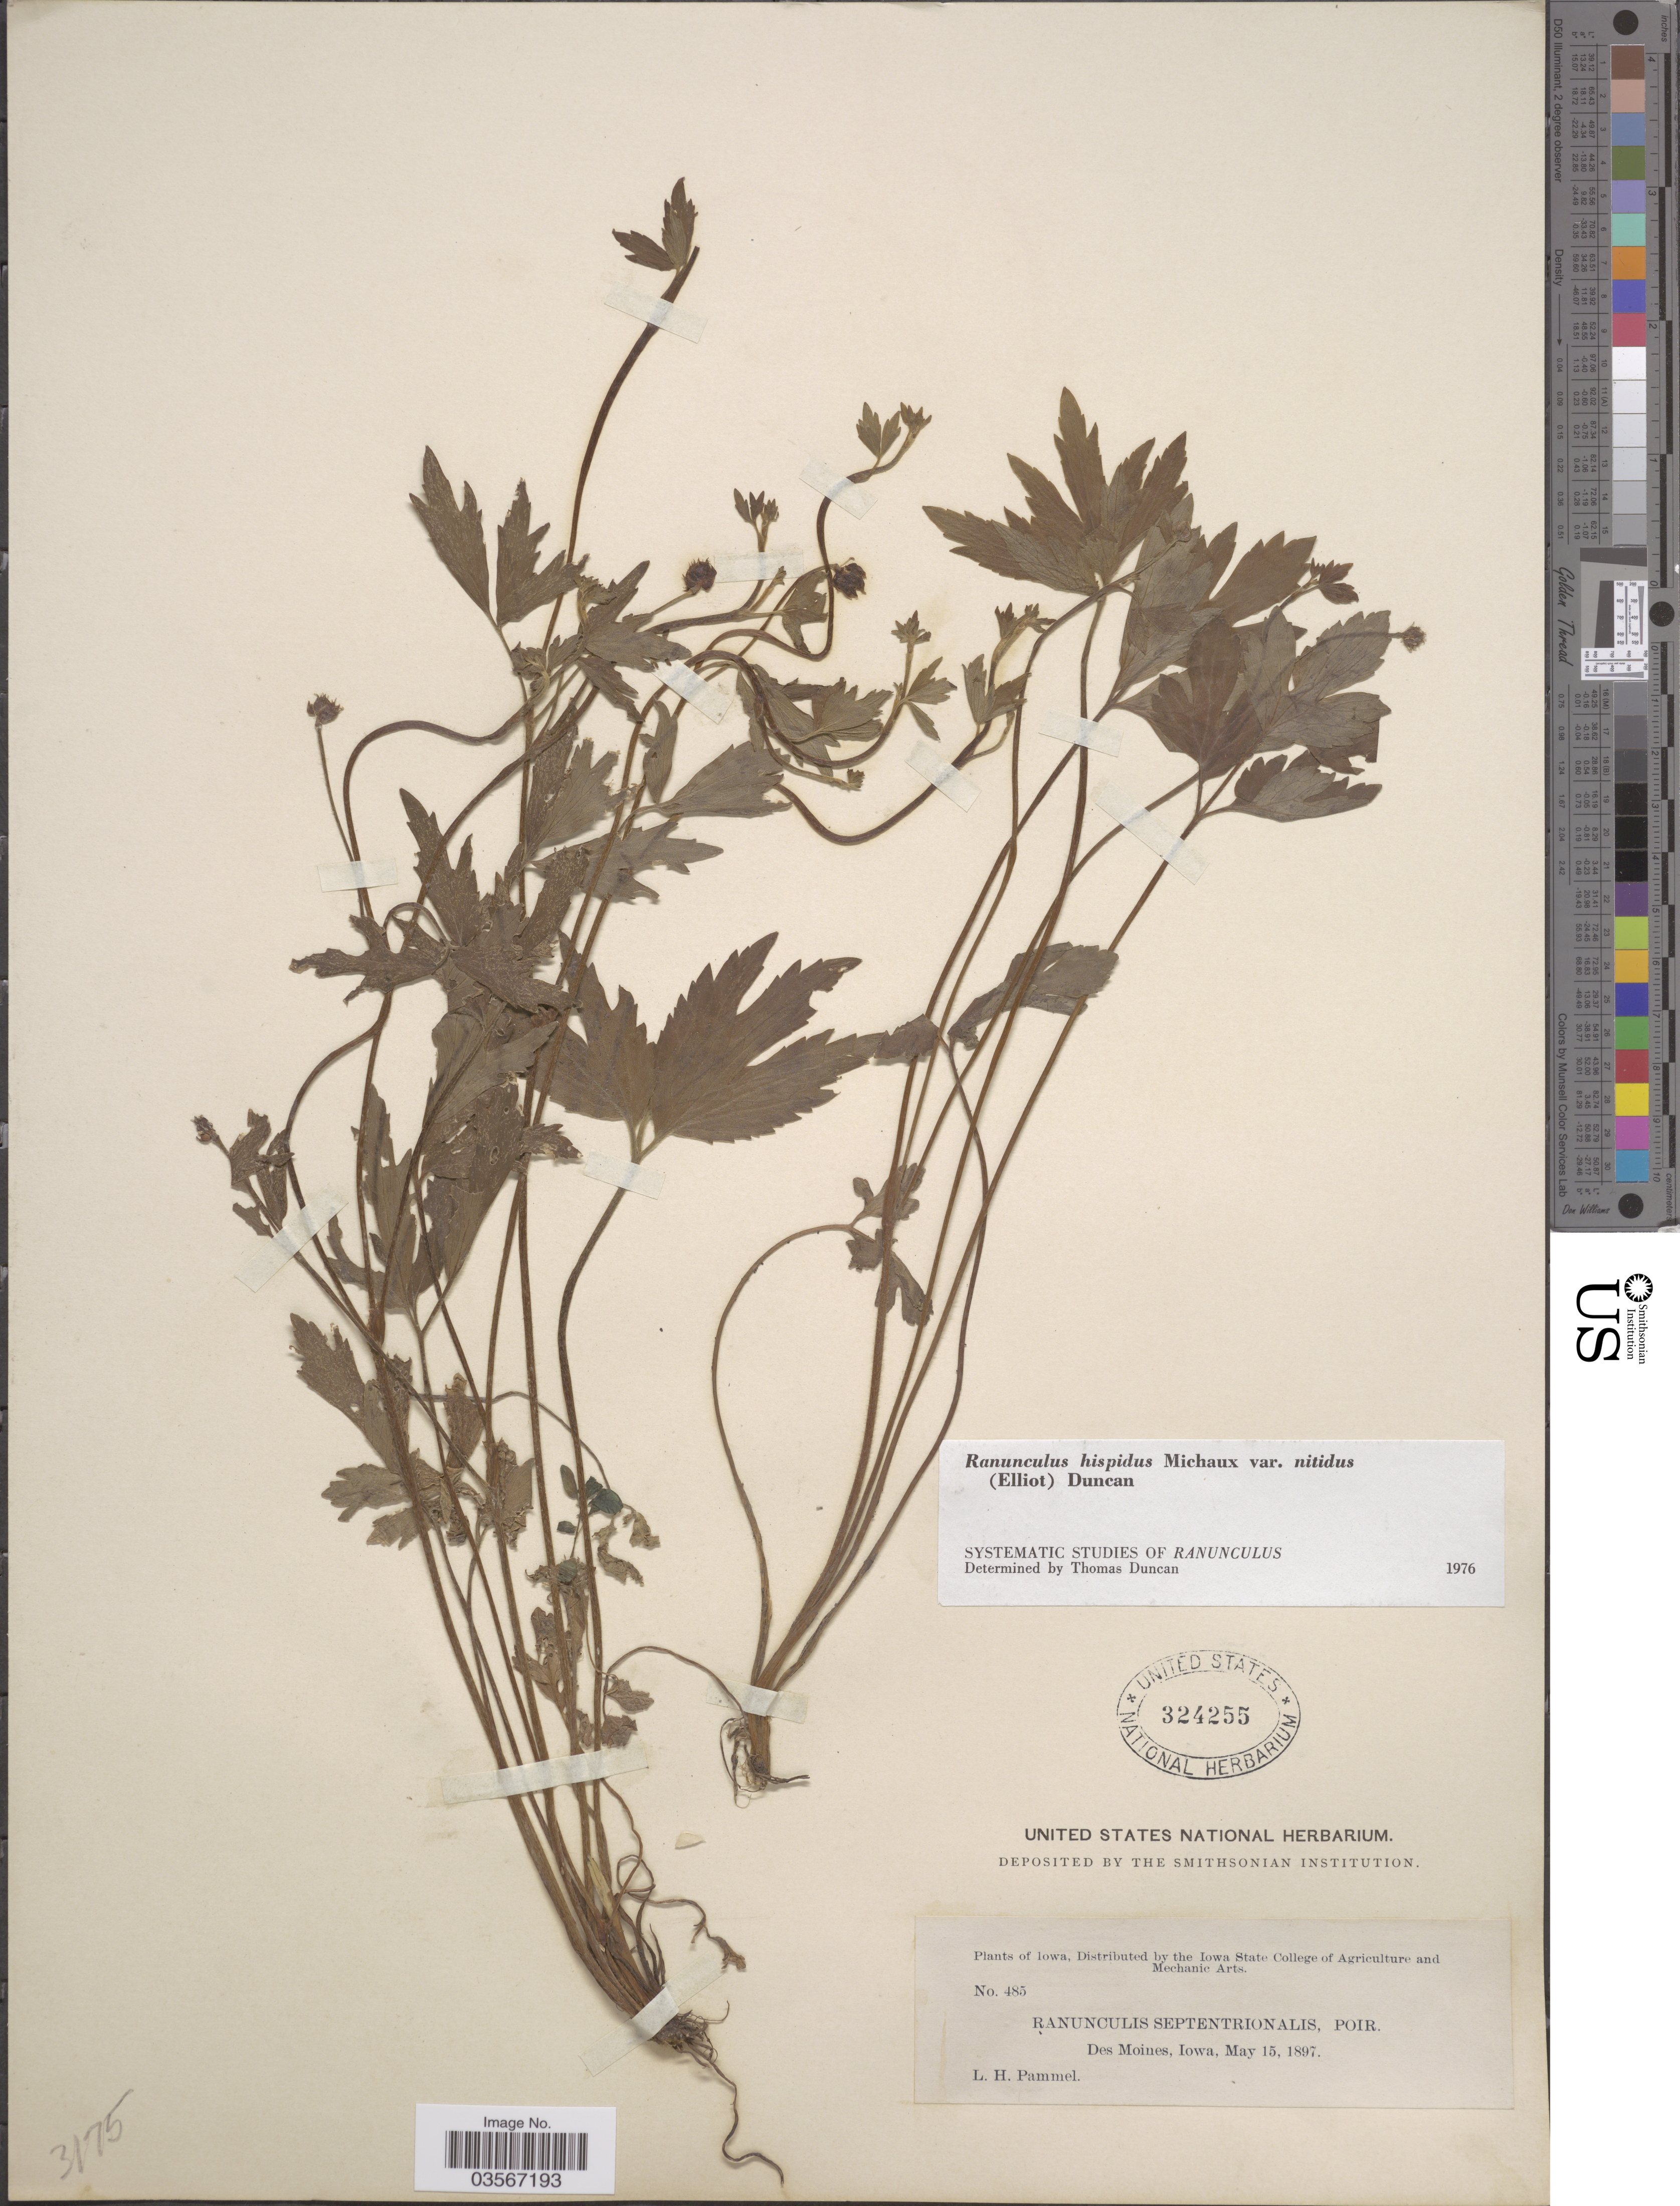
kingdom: Plantae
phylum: Tracheophyta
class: Magnoliopsida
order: Ranunculales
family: Ranunculaceae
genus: Ranunculus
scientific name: Ranunculus hispidus var. nitidus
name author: (Chapm.) T. Duncan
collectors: L. Pammel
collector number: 485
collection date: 1897-05-15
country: United States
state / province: Iowa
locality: Des Moines.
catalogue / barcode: US 324255